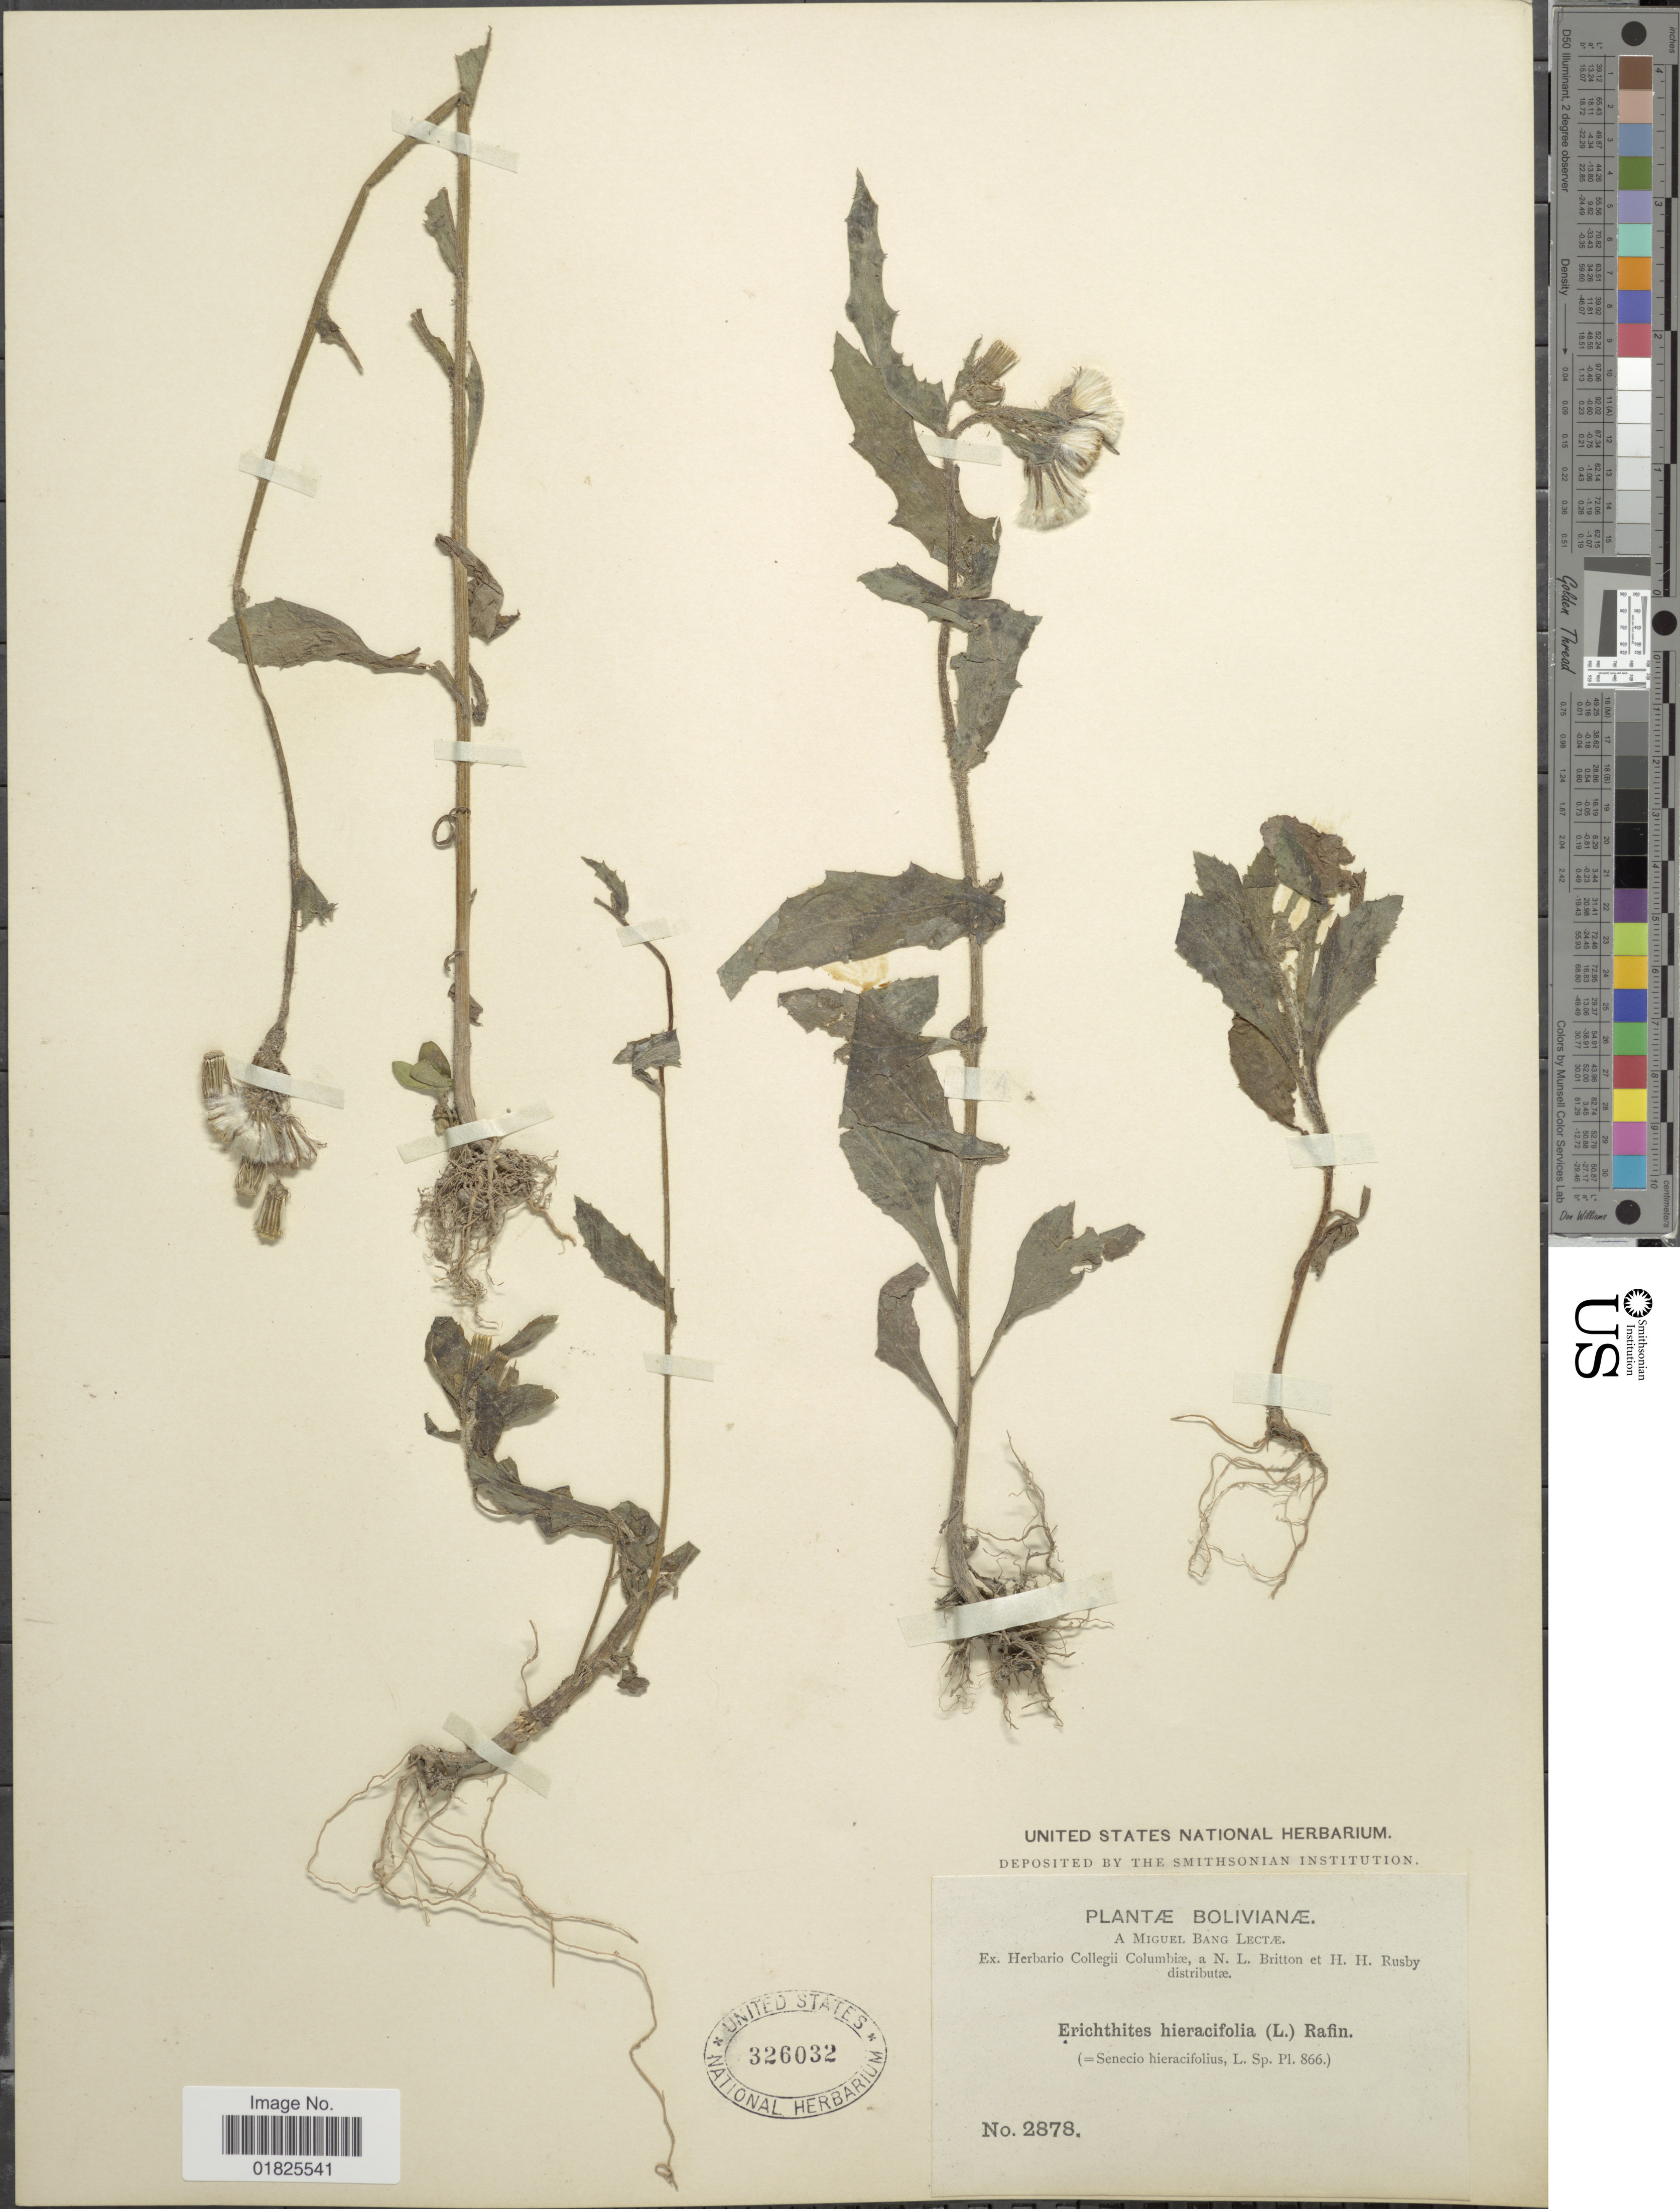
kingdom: Plantae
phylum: Tracheophyta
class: Magnoliopsida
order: Asterales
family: Asteraceae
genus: Erechtites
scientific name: Erechtites hieraciifolius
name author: (L.) Raf. ex DC.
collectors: M. Bang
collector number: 2878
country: Bolivia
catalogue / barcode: US 326032